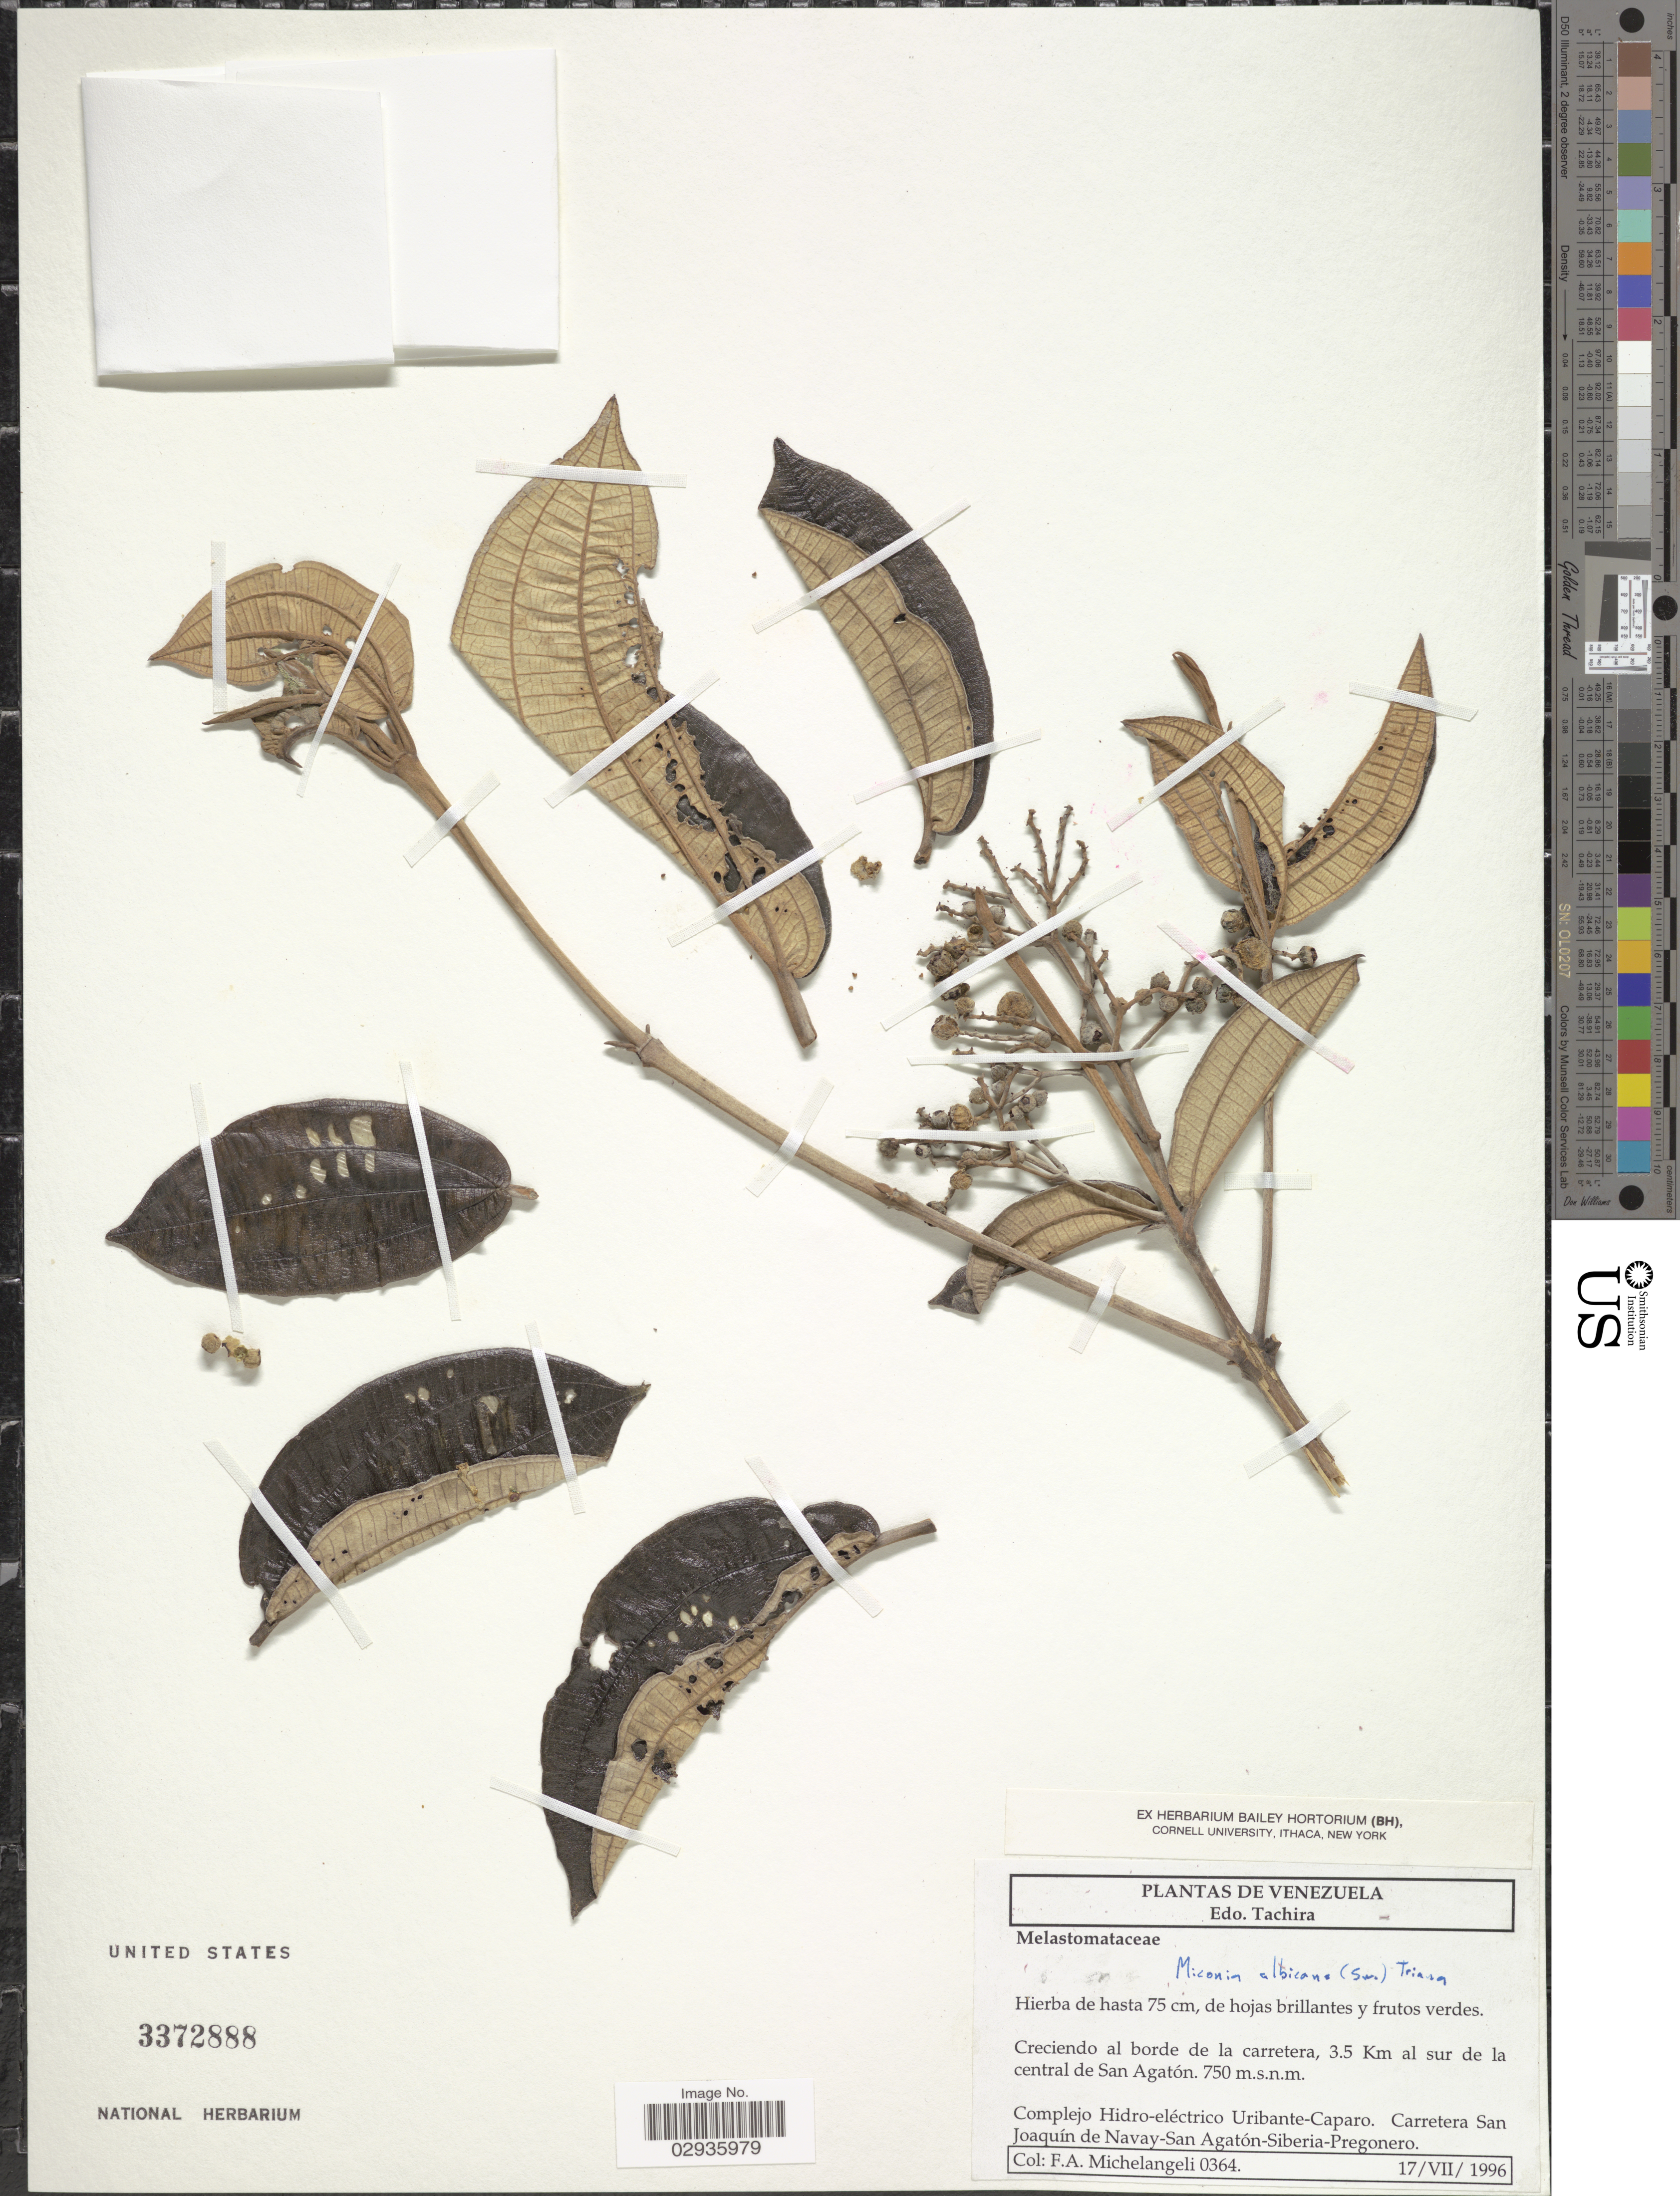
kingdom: Plantae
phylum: Tracheophyta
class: Magnoliopsida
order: Myrtales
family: Melastomataceae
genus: Miconia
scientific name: Miconia albicans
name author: (Sw.) Steud.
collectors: F. A. Michelangeli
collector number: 0364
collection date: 1996-07-17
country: Venezuela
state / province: Tachira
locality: Creciendo al borde de la carretera, 3.5 Km al sur de la central de San Agatón.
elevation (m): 750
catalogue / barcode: US 3372888